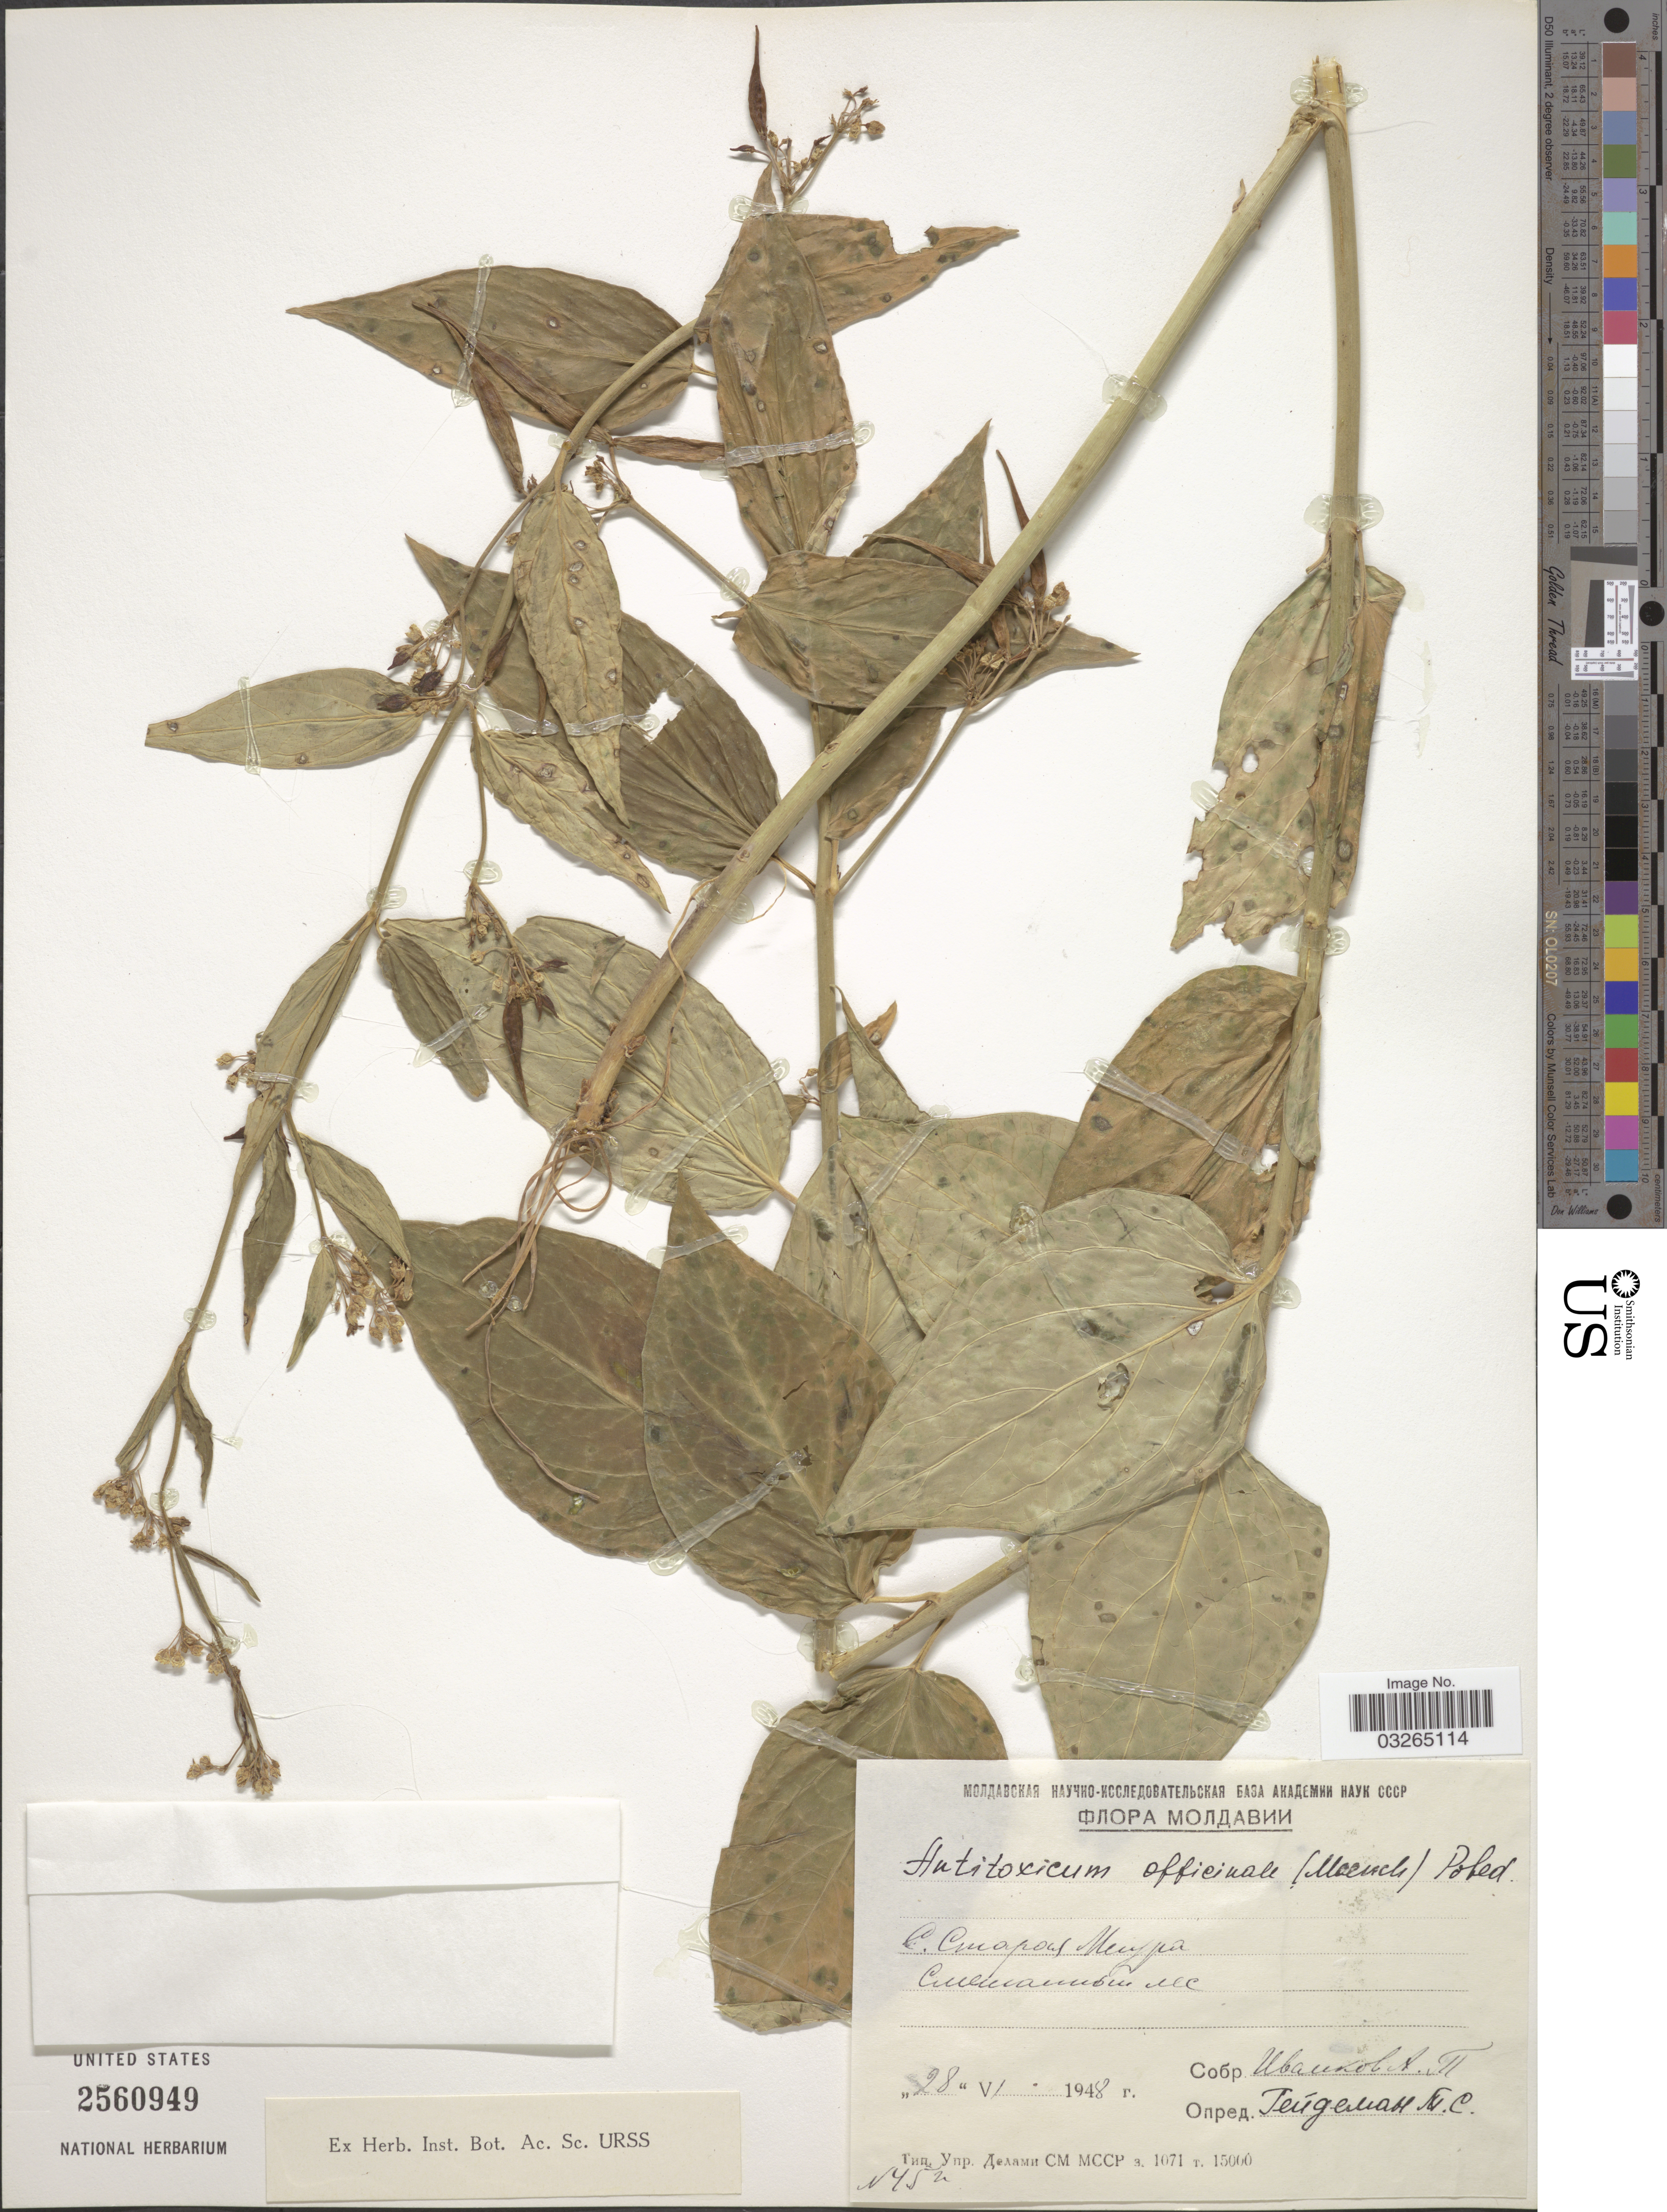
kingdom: Plantae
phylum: Tracheophyta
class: Magnoliopsida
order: Gentianales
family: Apocynaceae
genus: Vincetoxicum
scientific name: Vincetoxicum officinale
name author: Moench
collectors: A. Ivankov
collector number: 452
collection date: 1948-06-28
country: Moldova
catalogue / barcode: US 2560949